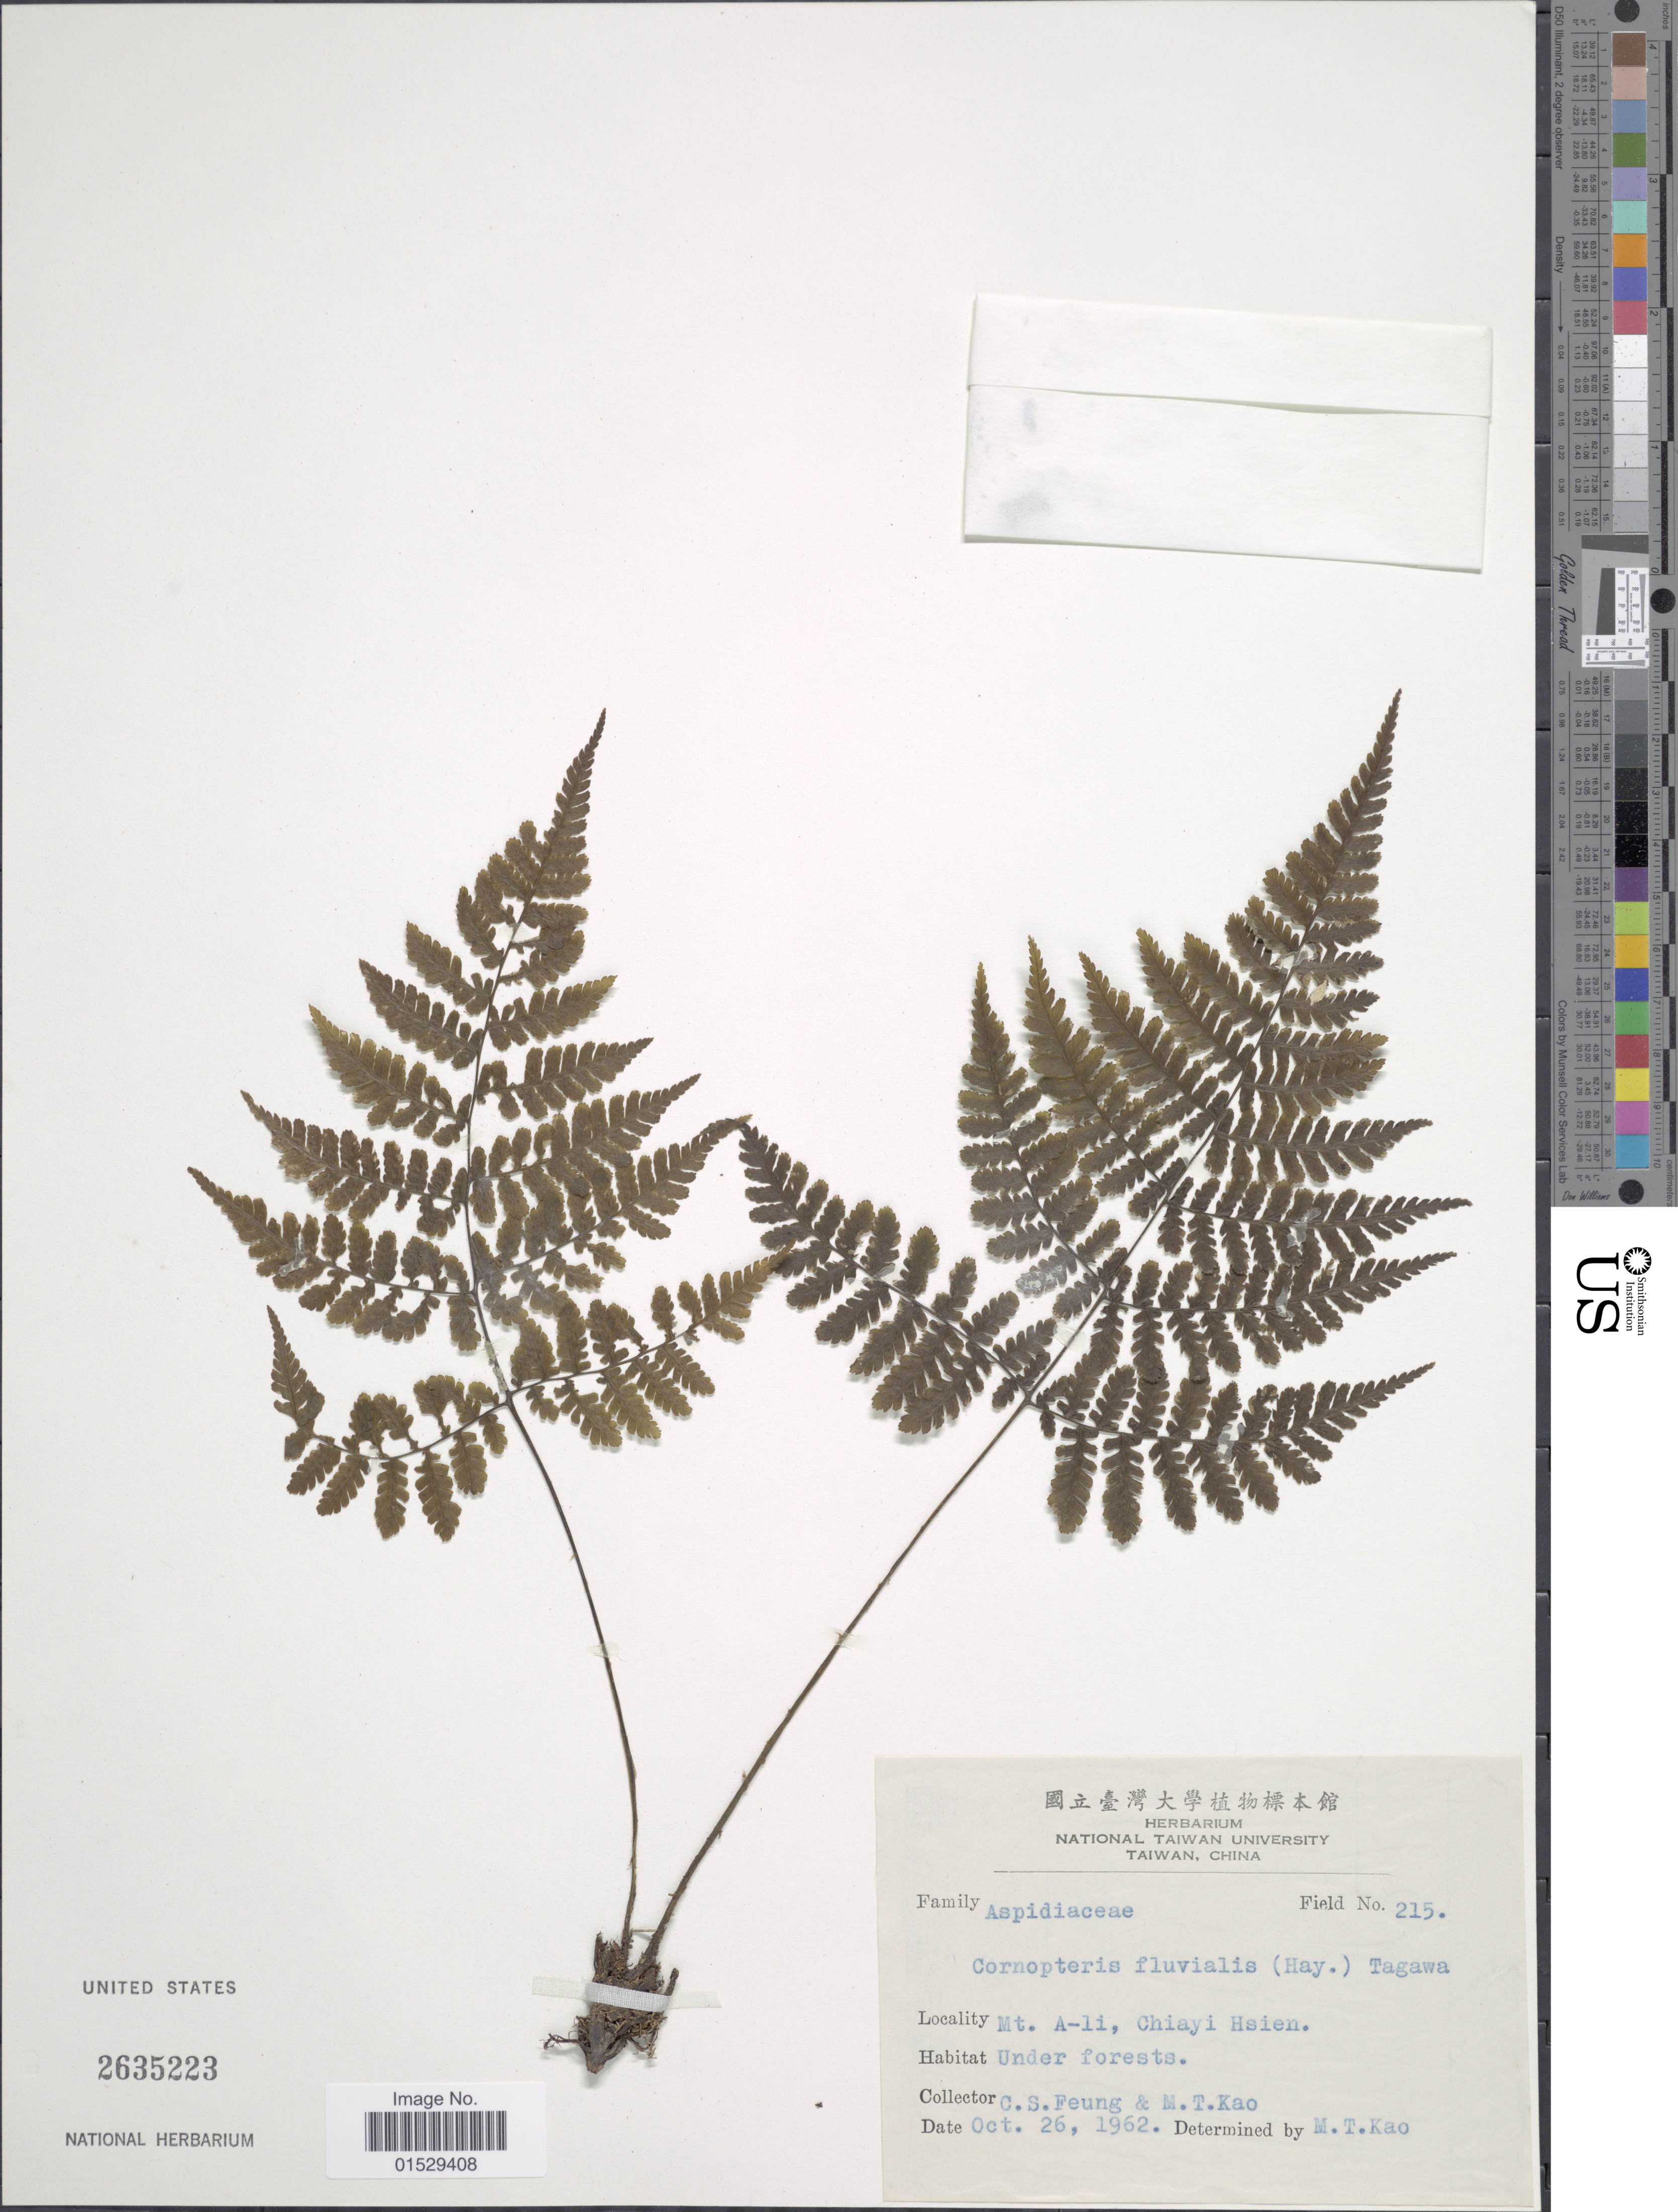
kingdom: Plantae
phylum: Tracheophyta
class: Polypodiopsida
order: Polypodiales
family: Athyriaceae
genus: Cornopteris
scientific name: Cornopteris banajaoensis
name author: (C. Chr.) K. Iwats. & M.G. Price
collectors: C. Feung & M. T. Kao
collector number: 215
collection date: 1962-10-26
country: Taiwan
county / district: Chiayi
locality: Mt. A-li, Chiayi Hsien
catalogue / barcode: US 2635223